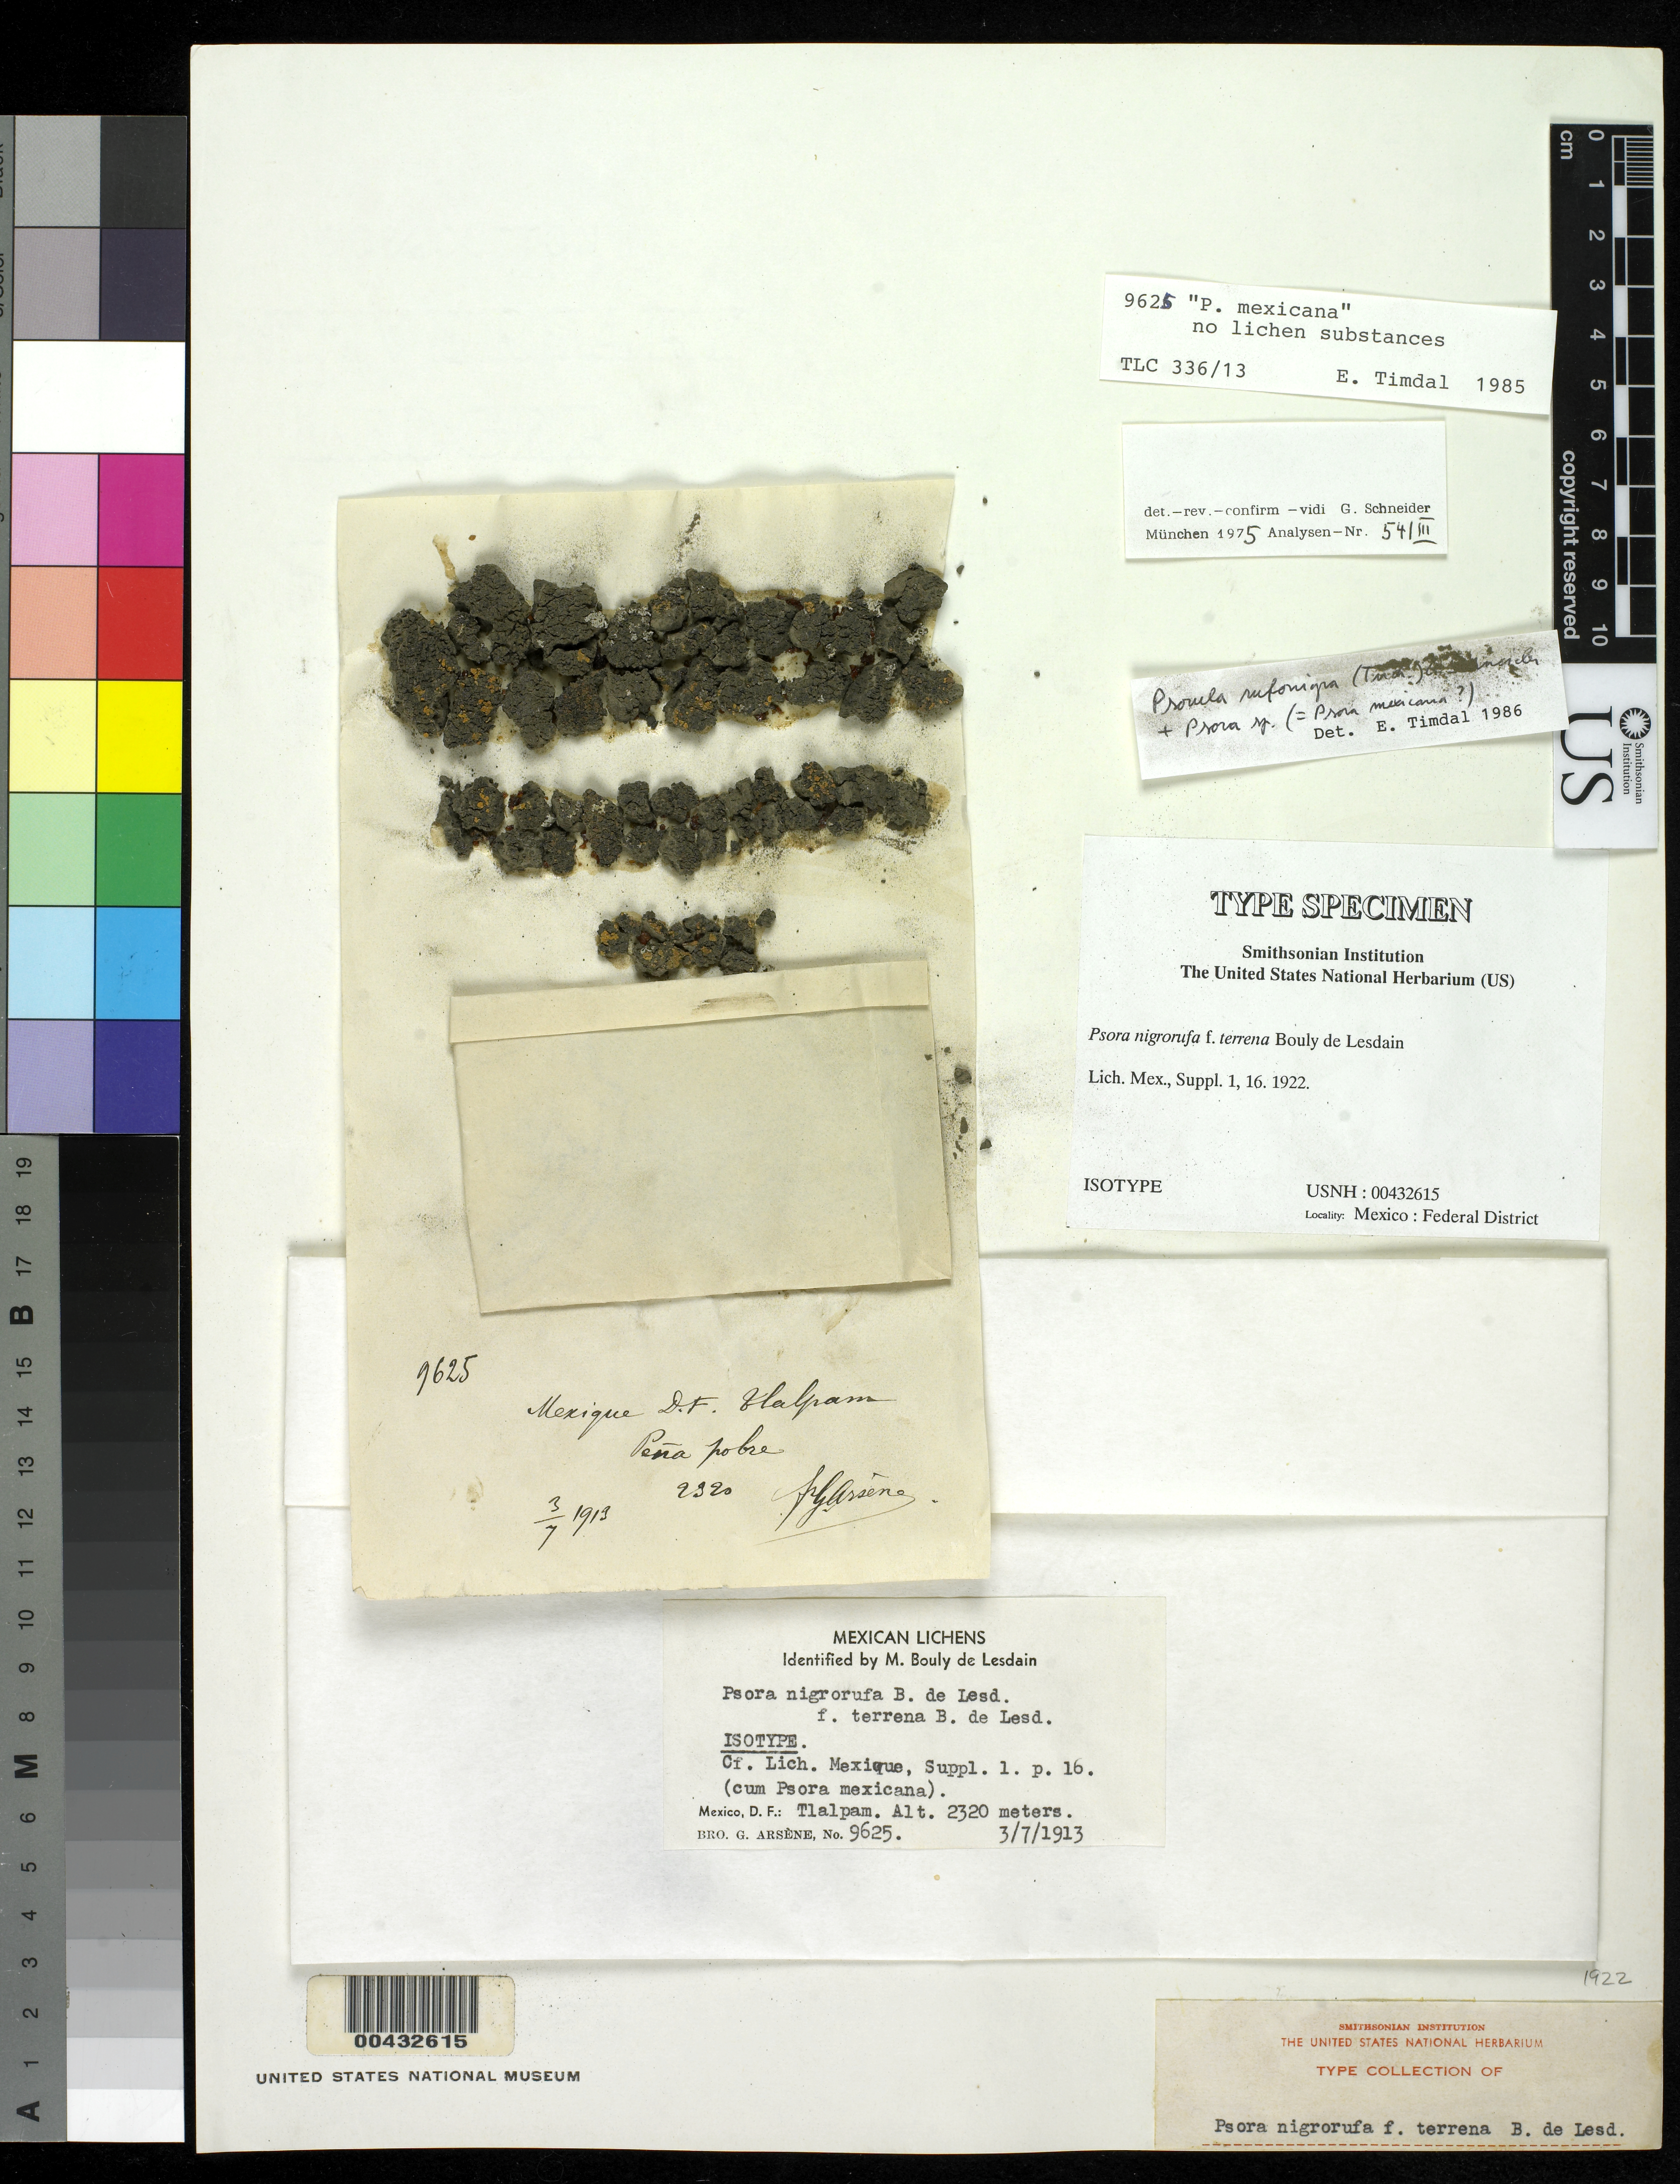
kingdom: Fungi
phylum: Ascomycota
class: Lecanoromycetes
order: Lecanorales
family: Psoraceae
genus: Psora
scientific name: Psora nigrorufa f. terrena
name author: B. de Lesd.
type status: Isotype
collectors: Bro. G. Arsène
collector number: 9625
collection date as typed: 03 Jul 1913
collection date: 1913-07-03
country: Mexico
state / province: Distrito Federal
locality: Tlalpam.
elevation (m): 2320